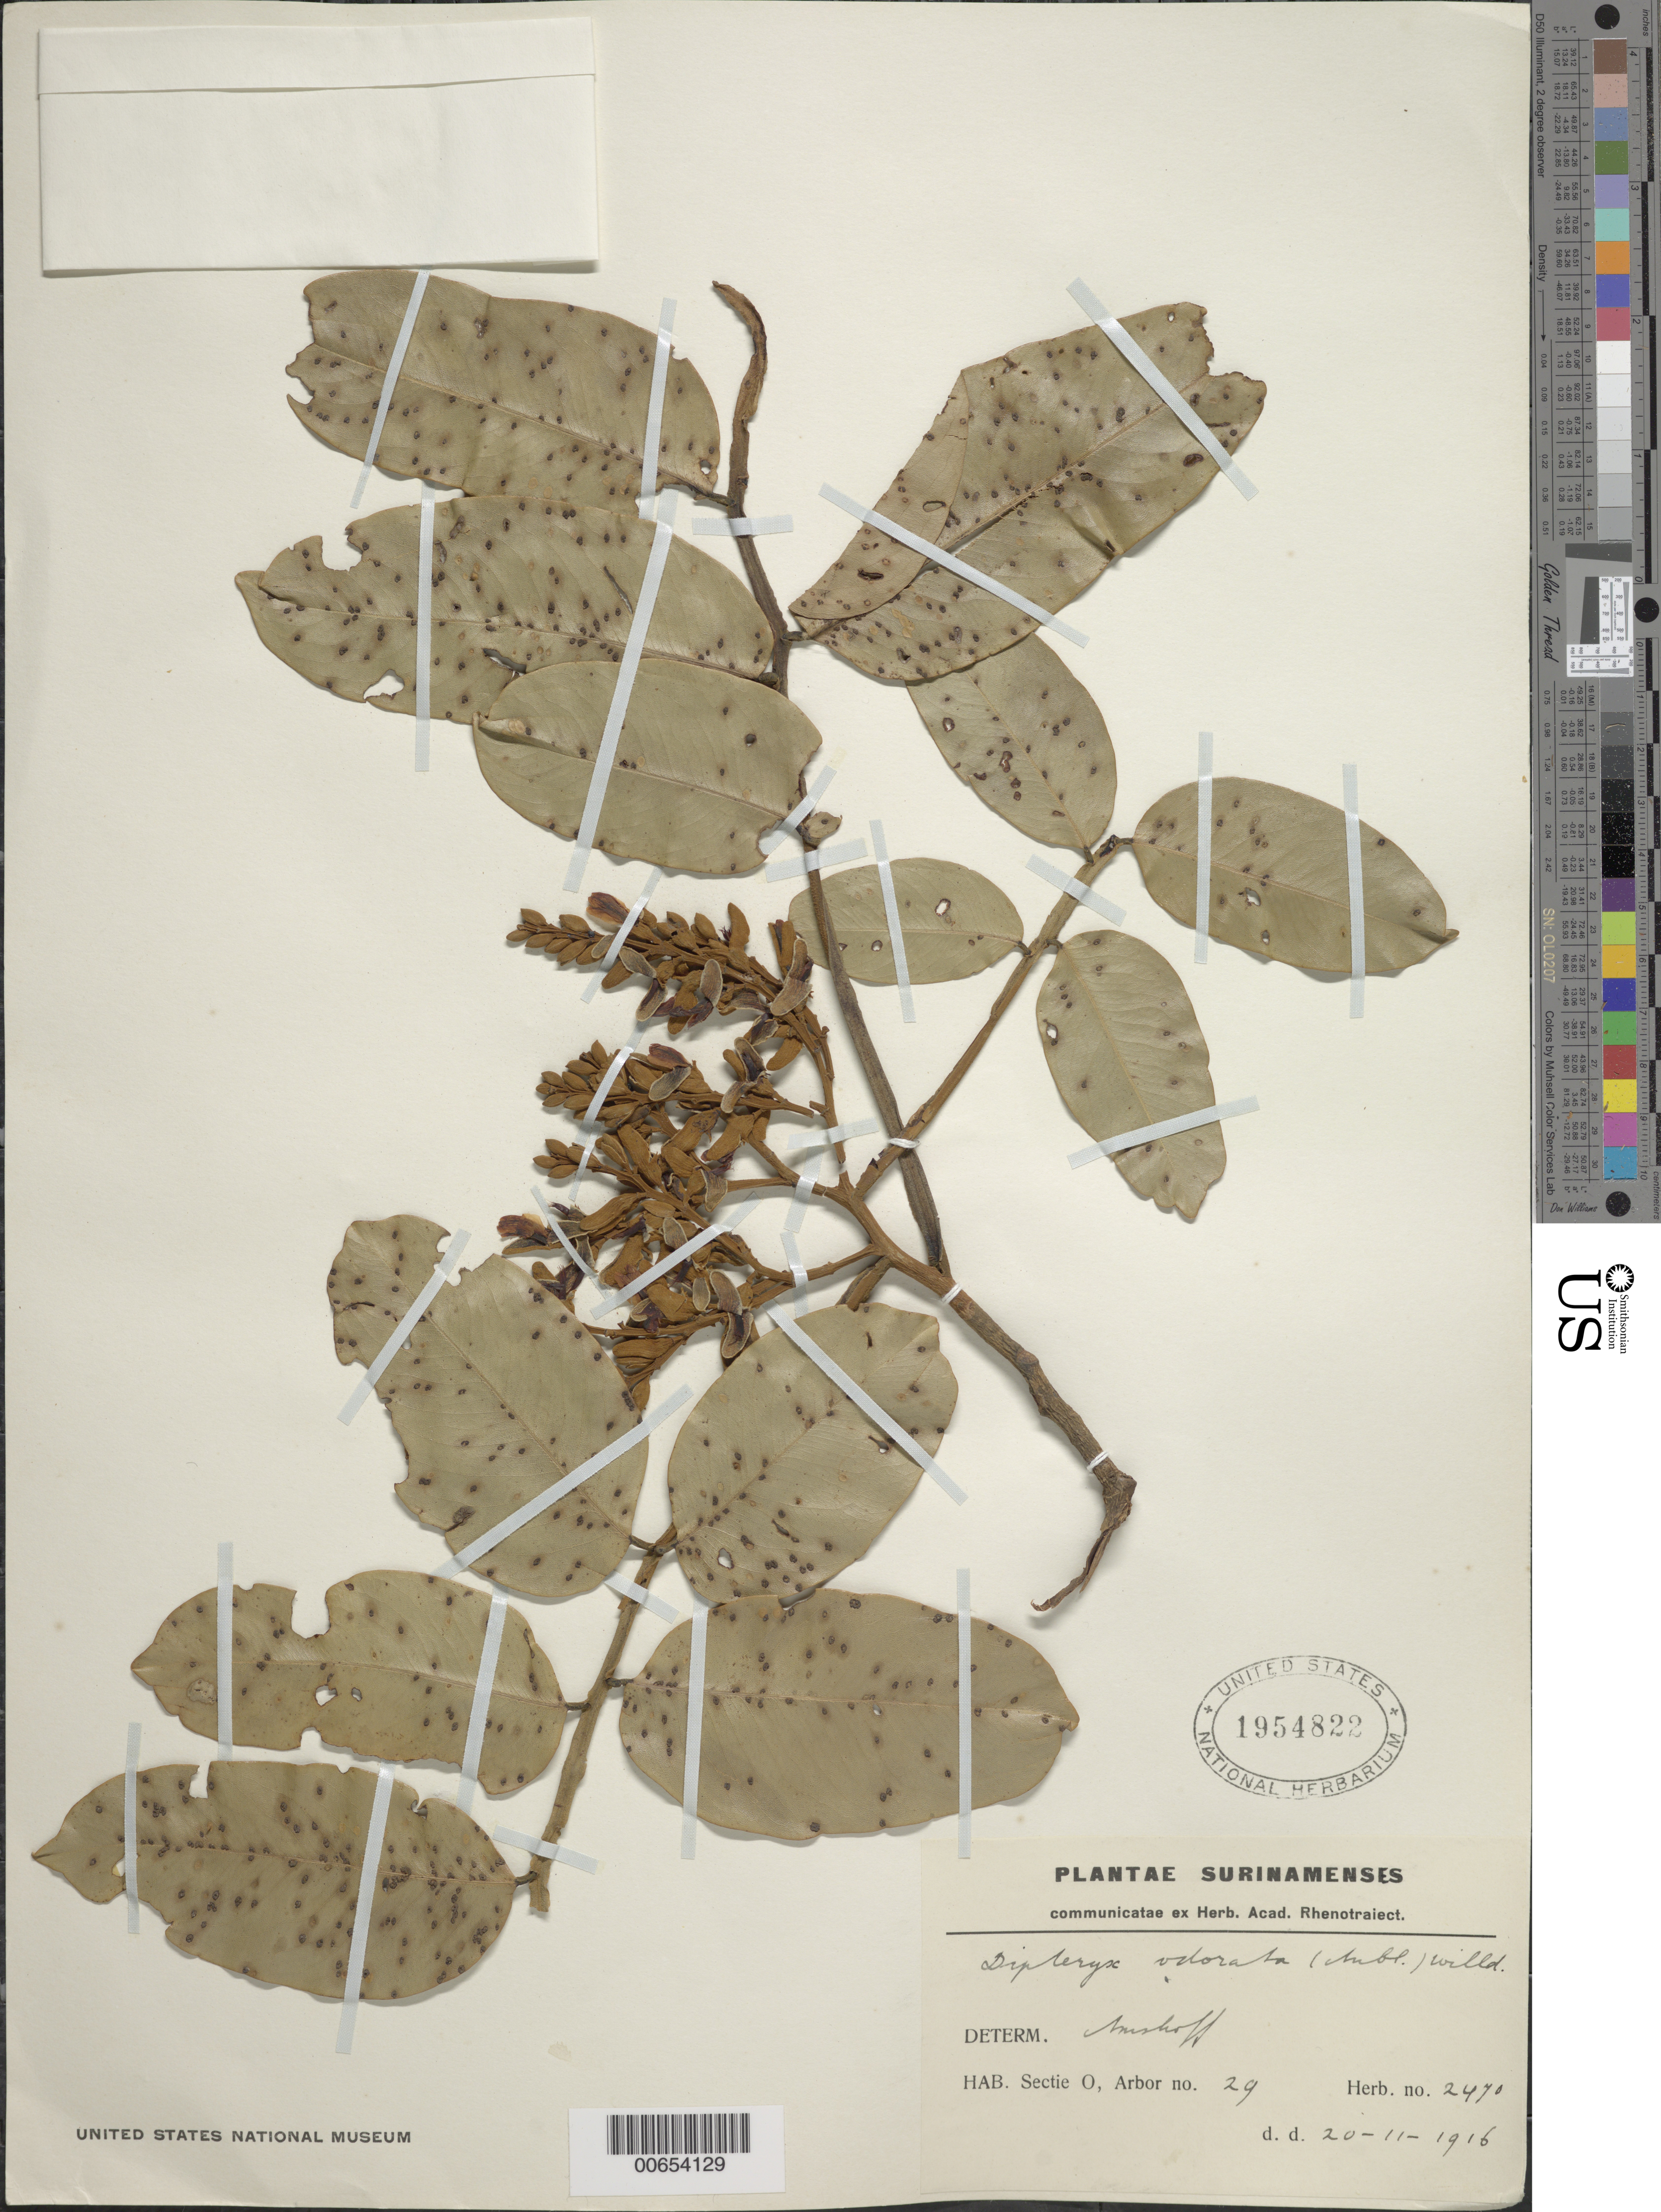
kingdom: Plantae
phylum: Tracheophyta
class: Magnoliopsida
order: Fabales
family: Fabaceae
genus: Dipteryx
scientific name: Dipteryx odorata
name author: (Aubl.) Willd.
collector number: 2470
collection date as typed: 20-Nov-16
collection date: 1916-11-20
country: Suriname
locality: Sectie O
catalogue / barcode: US 1954822